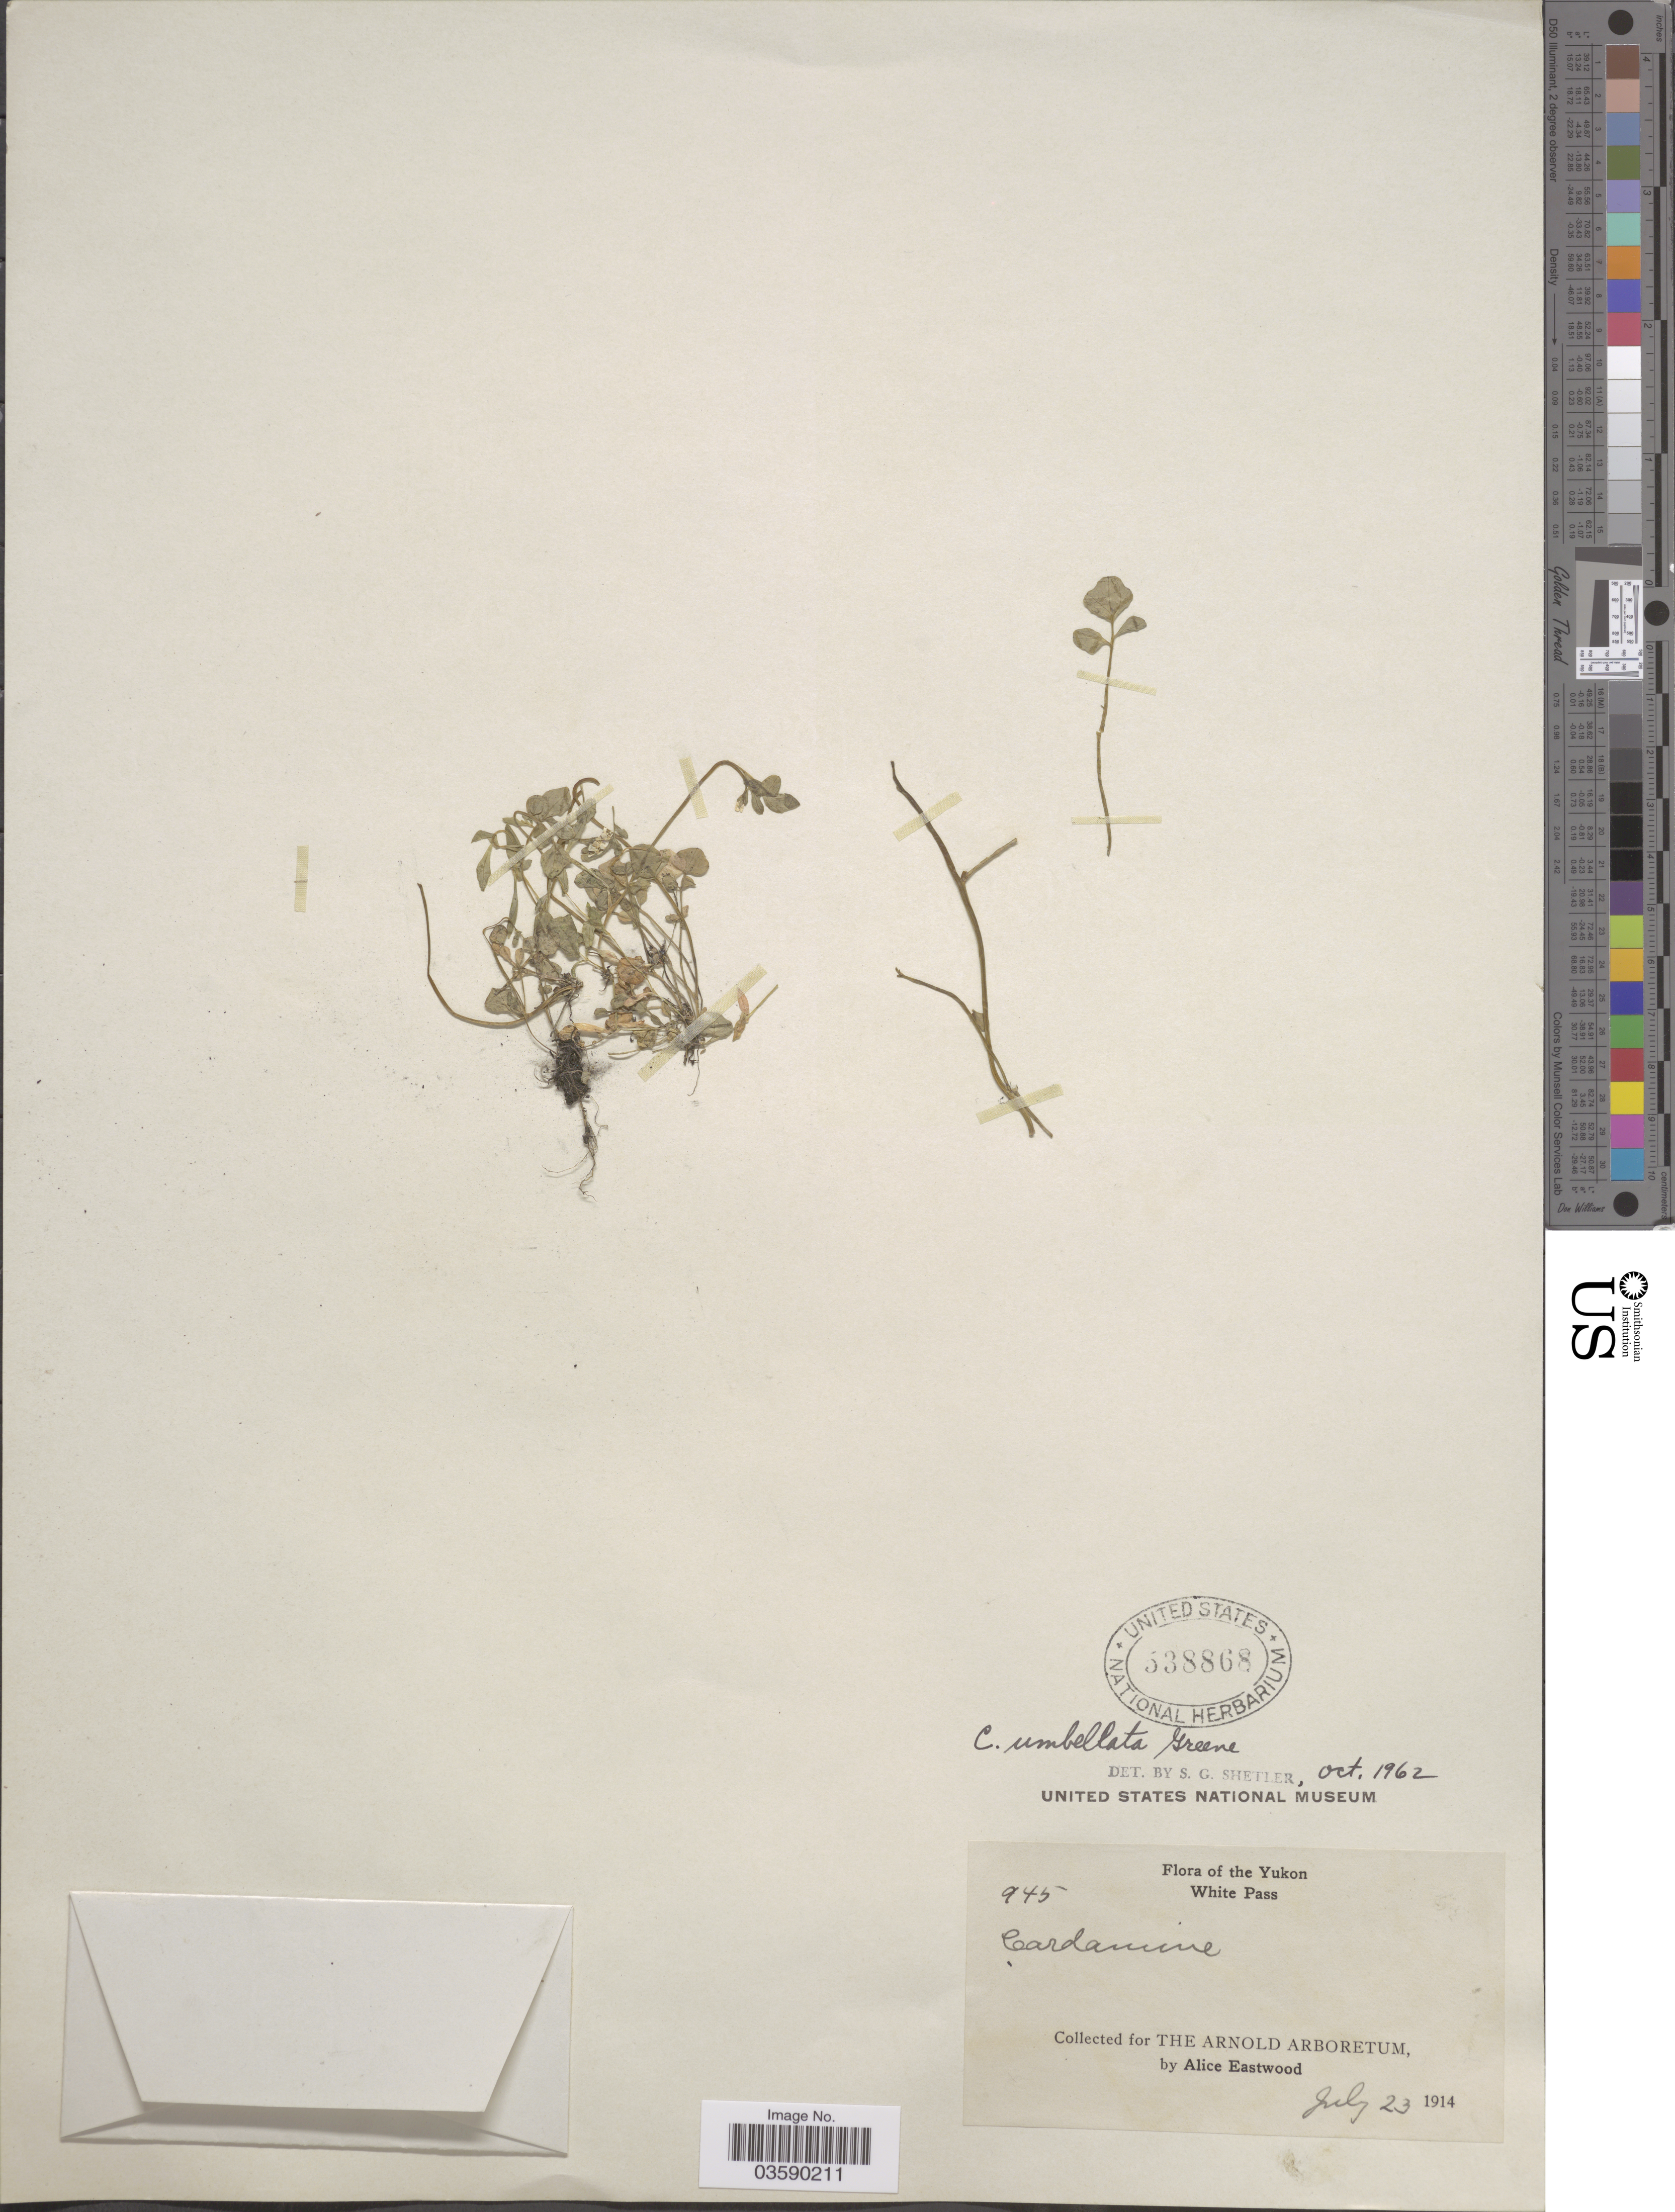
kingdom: Plantae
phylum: Tracheophyta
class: Magnoliopsida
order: Brassicales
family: Brassicaceae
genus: Cardamine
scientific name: Cardamine umbellata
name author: Greene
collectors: A. Eastwood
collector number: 945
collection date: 1914-07-23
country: Canada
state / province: Yukon Territory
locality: The Yukon White Pass.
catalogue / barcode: US 538868